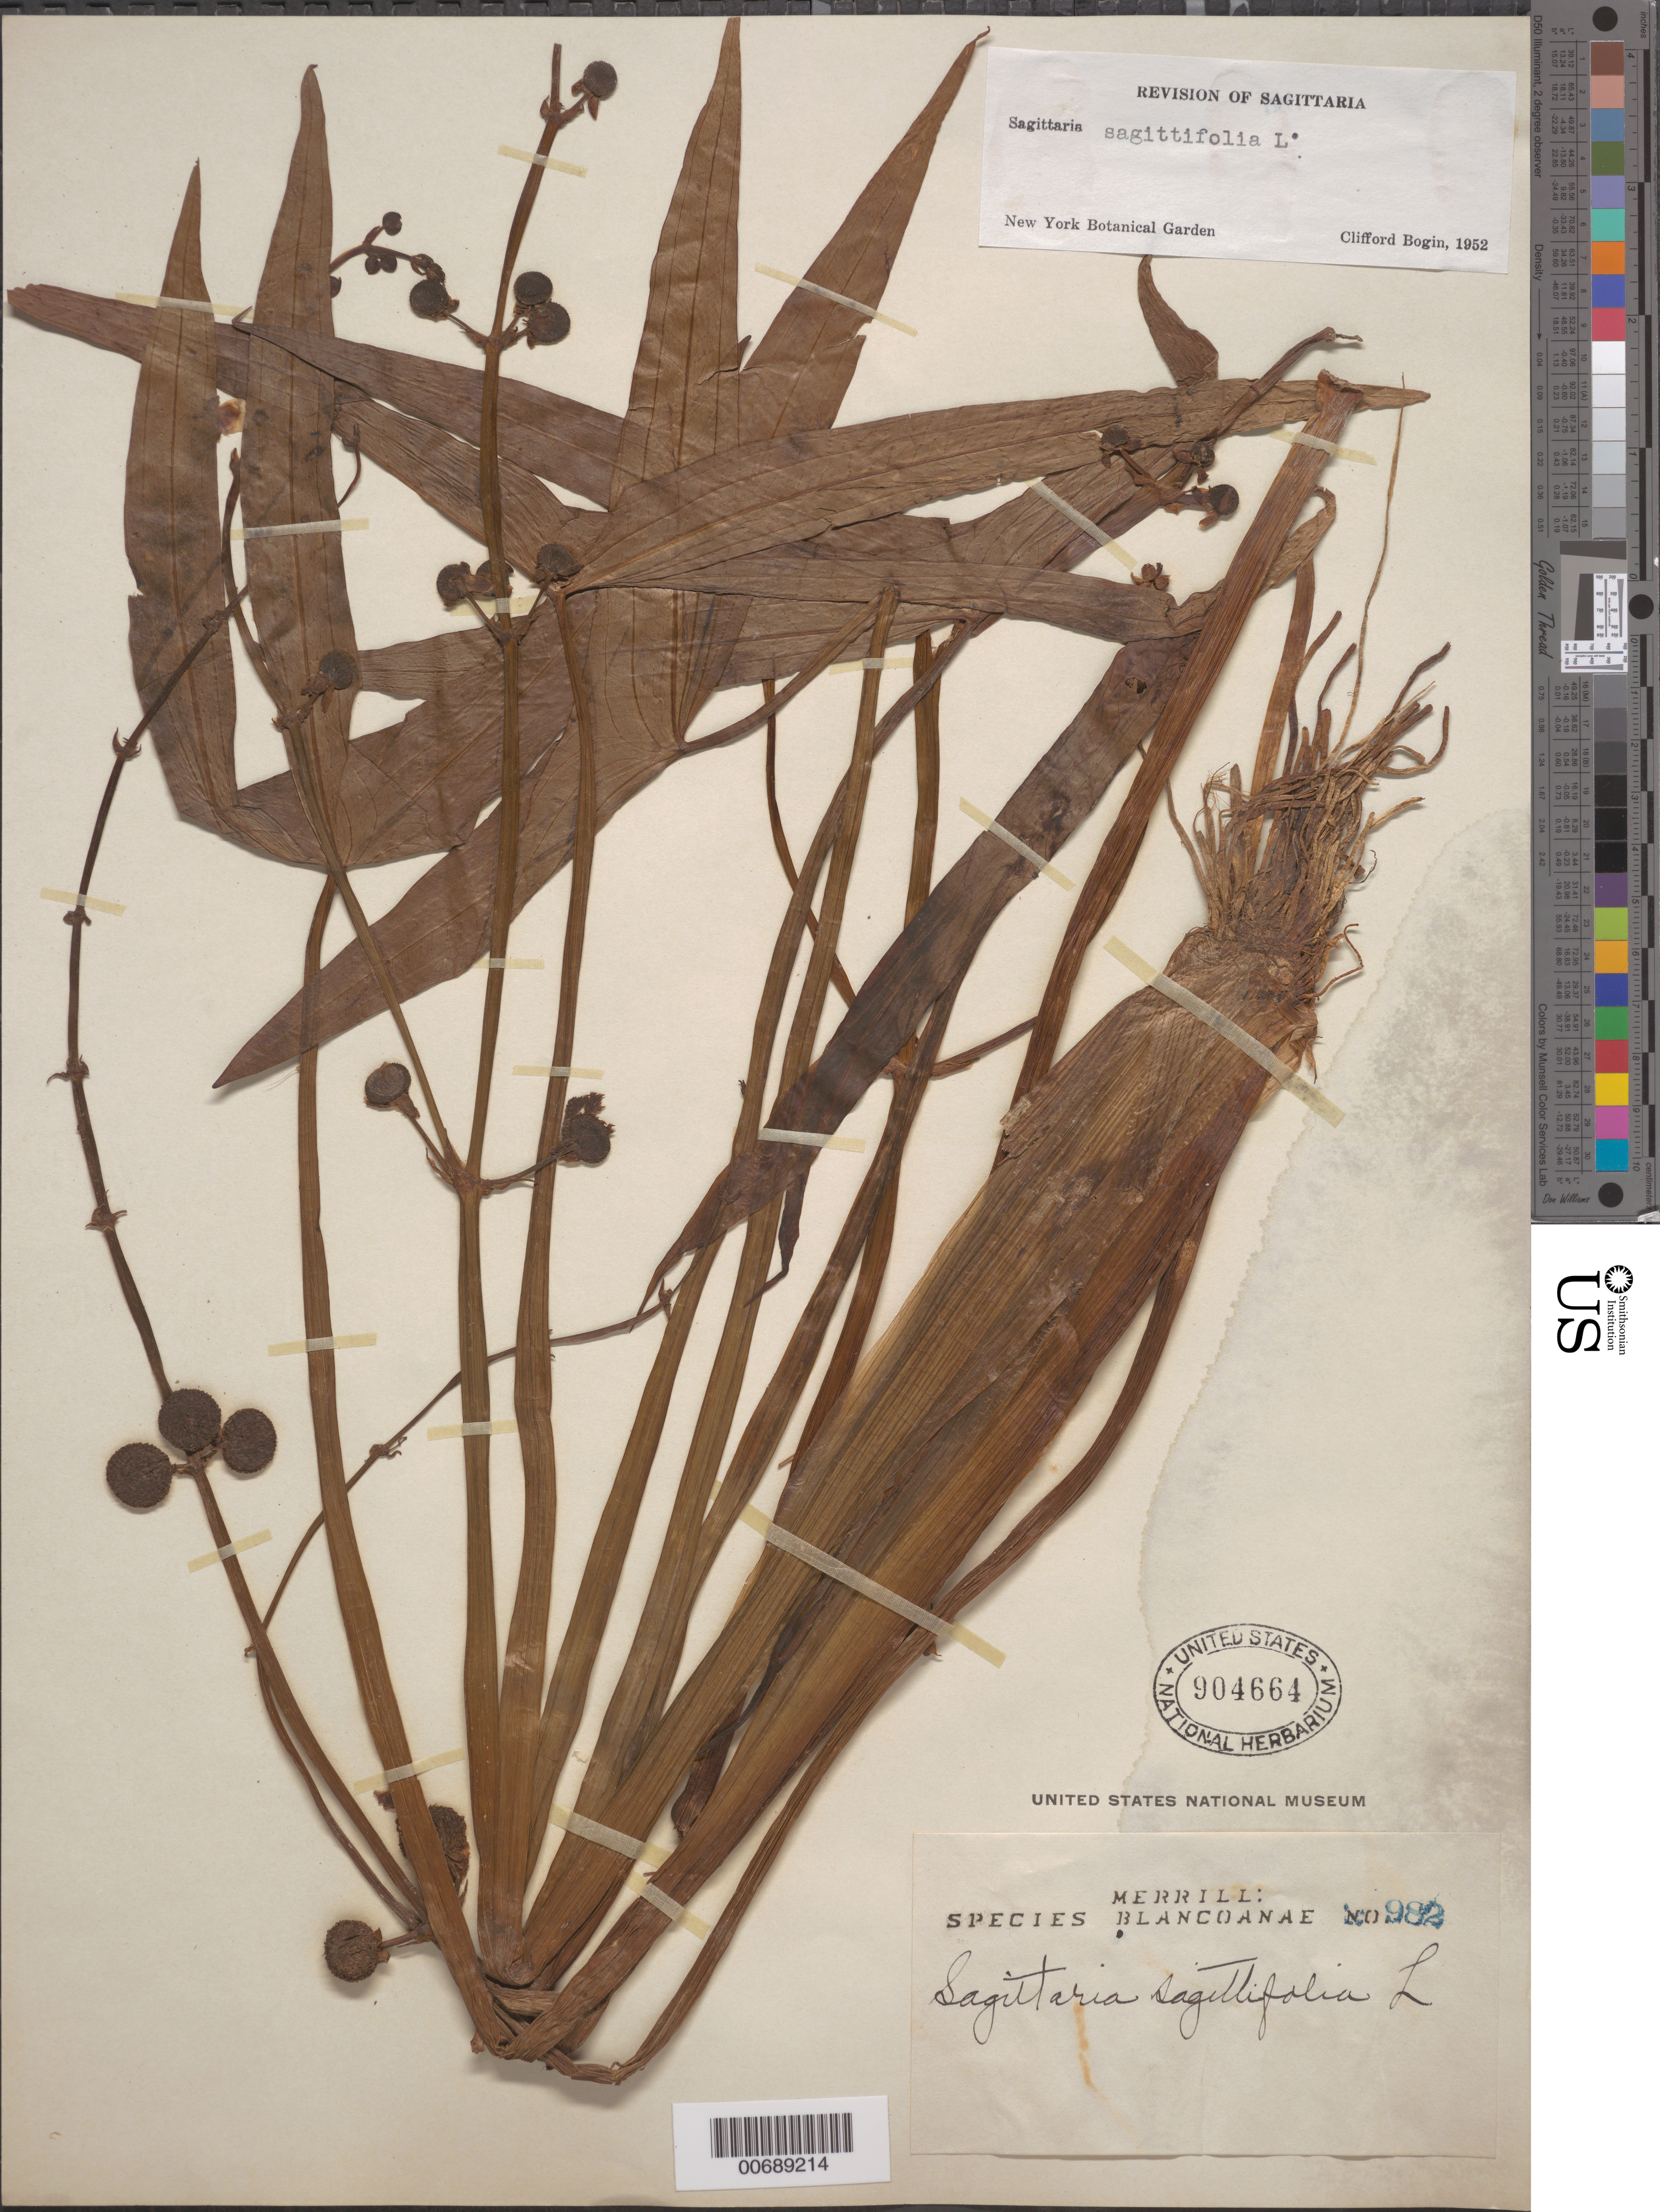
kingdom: Plantae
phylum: Tracheophyta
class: Liliopsida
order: Alismatales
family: Alismataceae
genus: Sagittaria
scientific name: Sagittaria sagittifolia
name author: L.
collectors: E. D. Merrill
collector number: Sp. Blancoan. 0982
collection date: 1916-03-10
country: Philippines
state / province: Eastern Visayas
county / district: Eastern Samar / Northern Samar / Western Samar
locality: Palapag, Samar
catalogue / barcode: US 904664